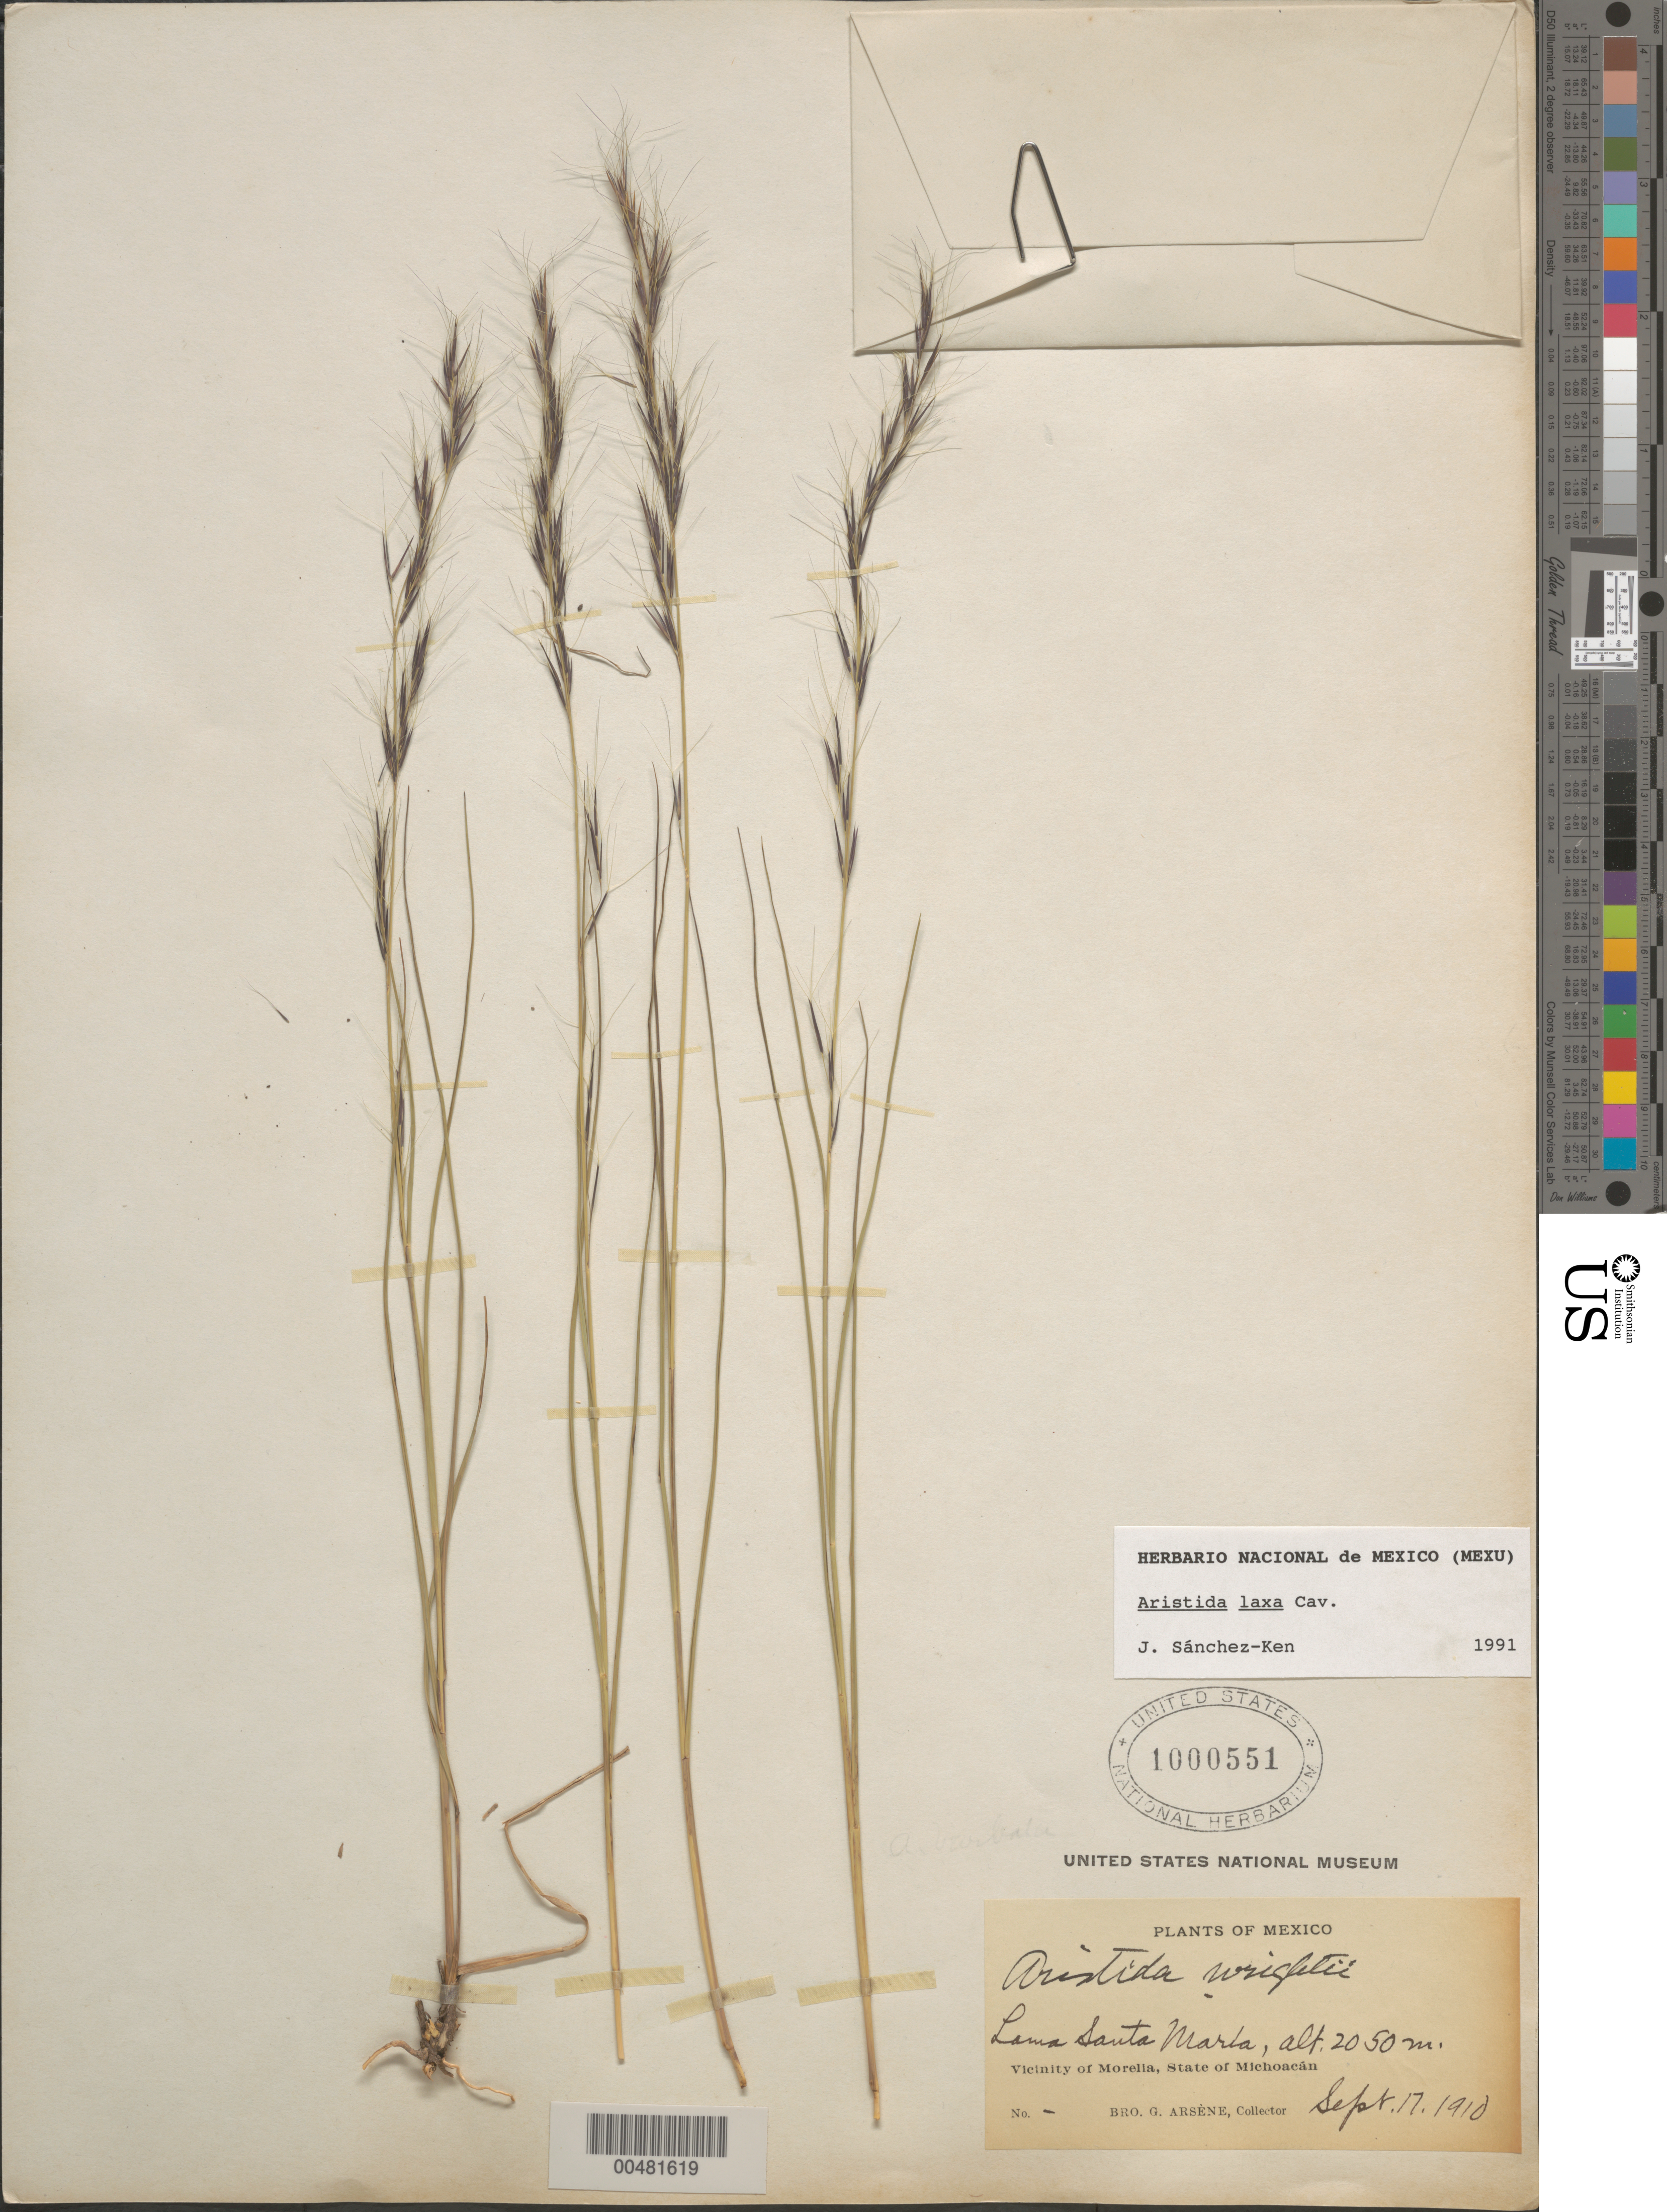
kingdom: Plantae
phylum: Tracheophyta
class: Liliopsida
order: Poales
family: Poaceae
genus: Aristida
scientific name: Aristida laxa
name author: Cav.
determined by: Sánchez-Ken, J. G.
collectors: Bro. G. Arsène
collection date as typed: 17 Sep 1910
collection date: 1910-09-17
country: Mexico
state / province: Michoacán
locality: Loma Santa María, vicinity of Morelia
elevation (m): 2050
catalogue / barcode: US 1000551